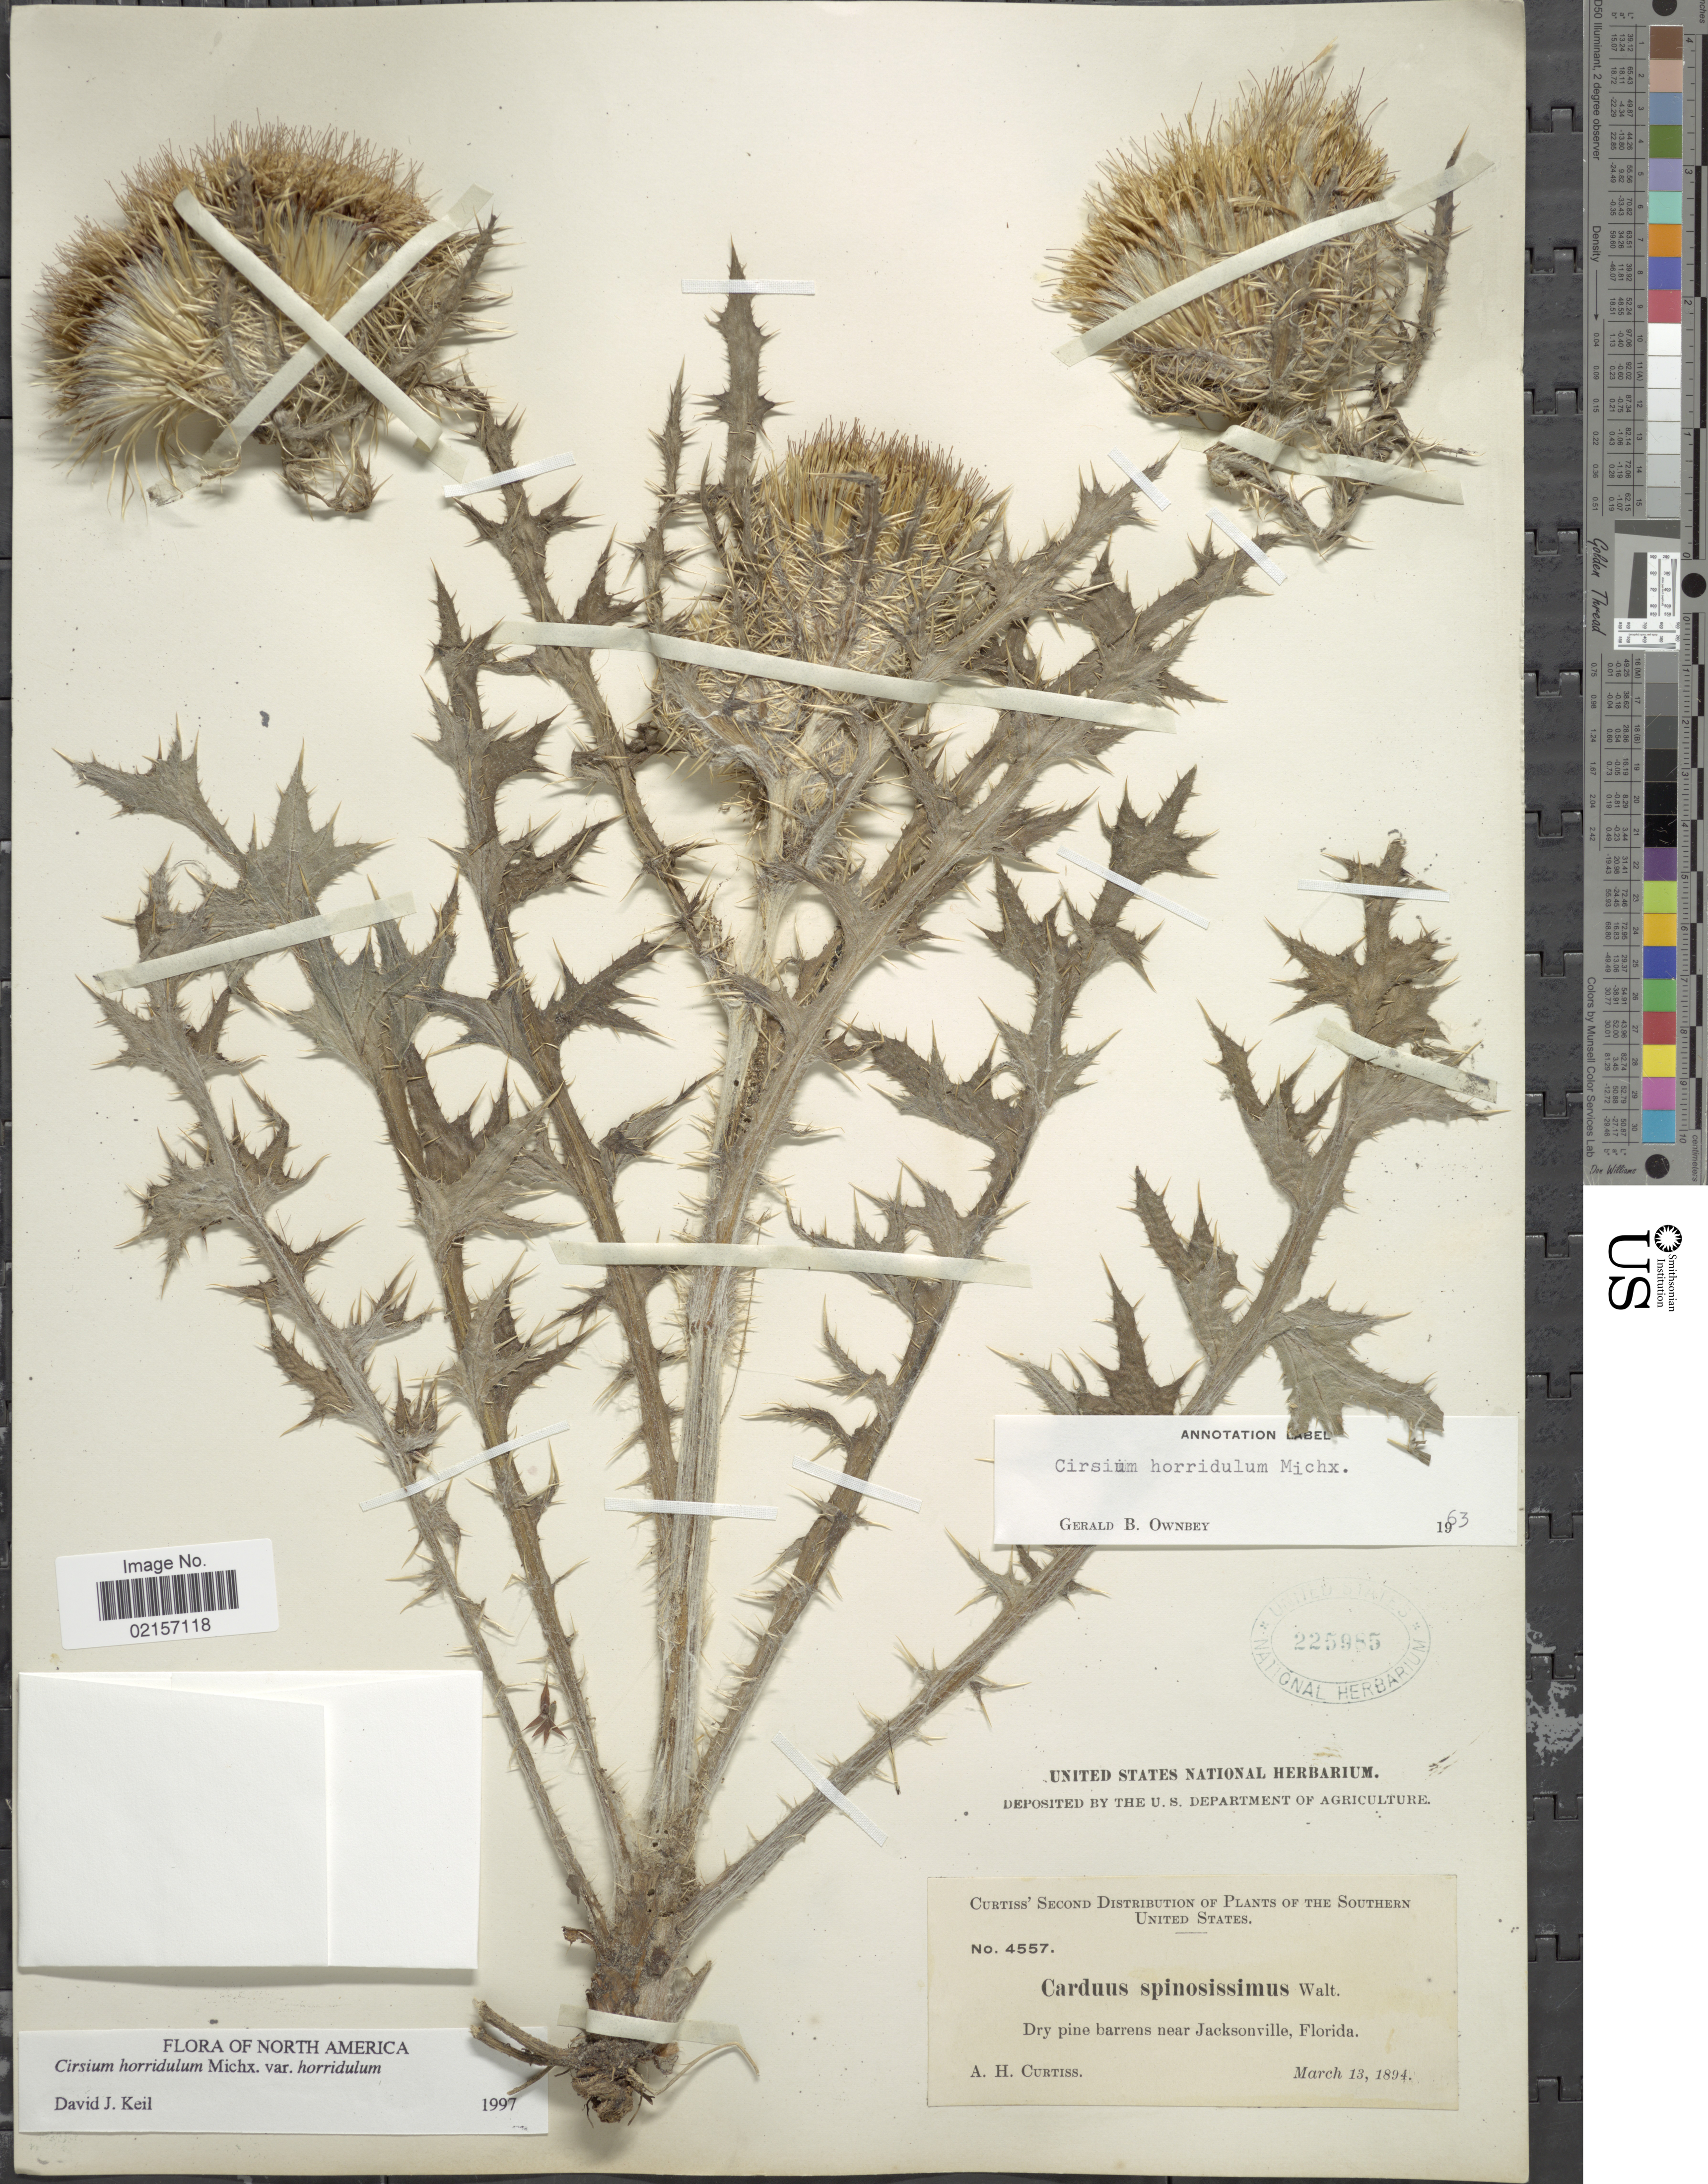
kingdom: Plantae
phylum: Tracheophyta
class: Magnoliopsida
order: Asterales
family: Asteraceae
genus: Cirsium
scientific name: Cirsium horridulum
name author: Michx.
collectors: A. H. Curtiss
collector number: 4557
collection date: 1894-03-13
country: United States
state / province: Florida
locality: Southern United States, dry pine barrens near Jacksonville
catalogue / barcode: US 225985